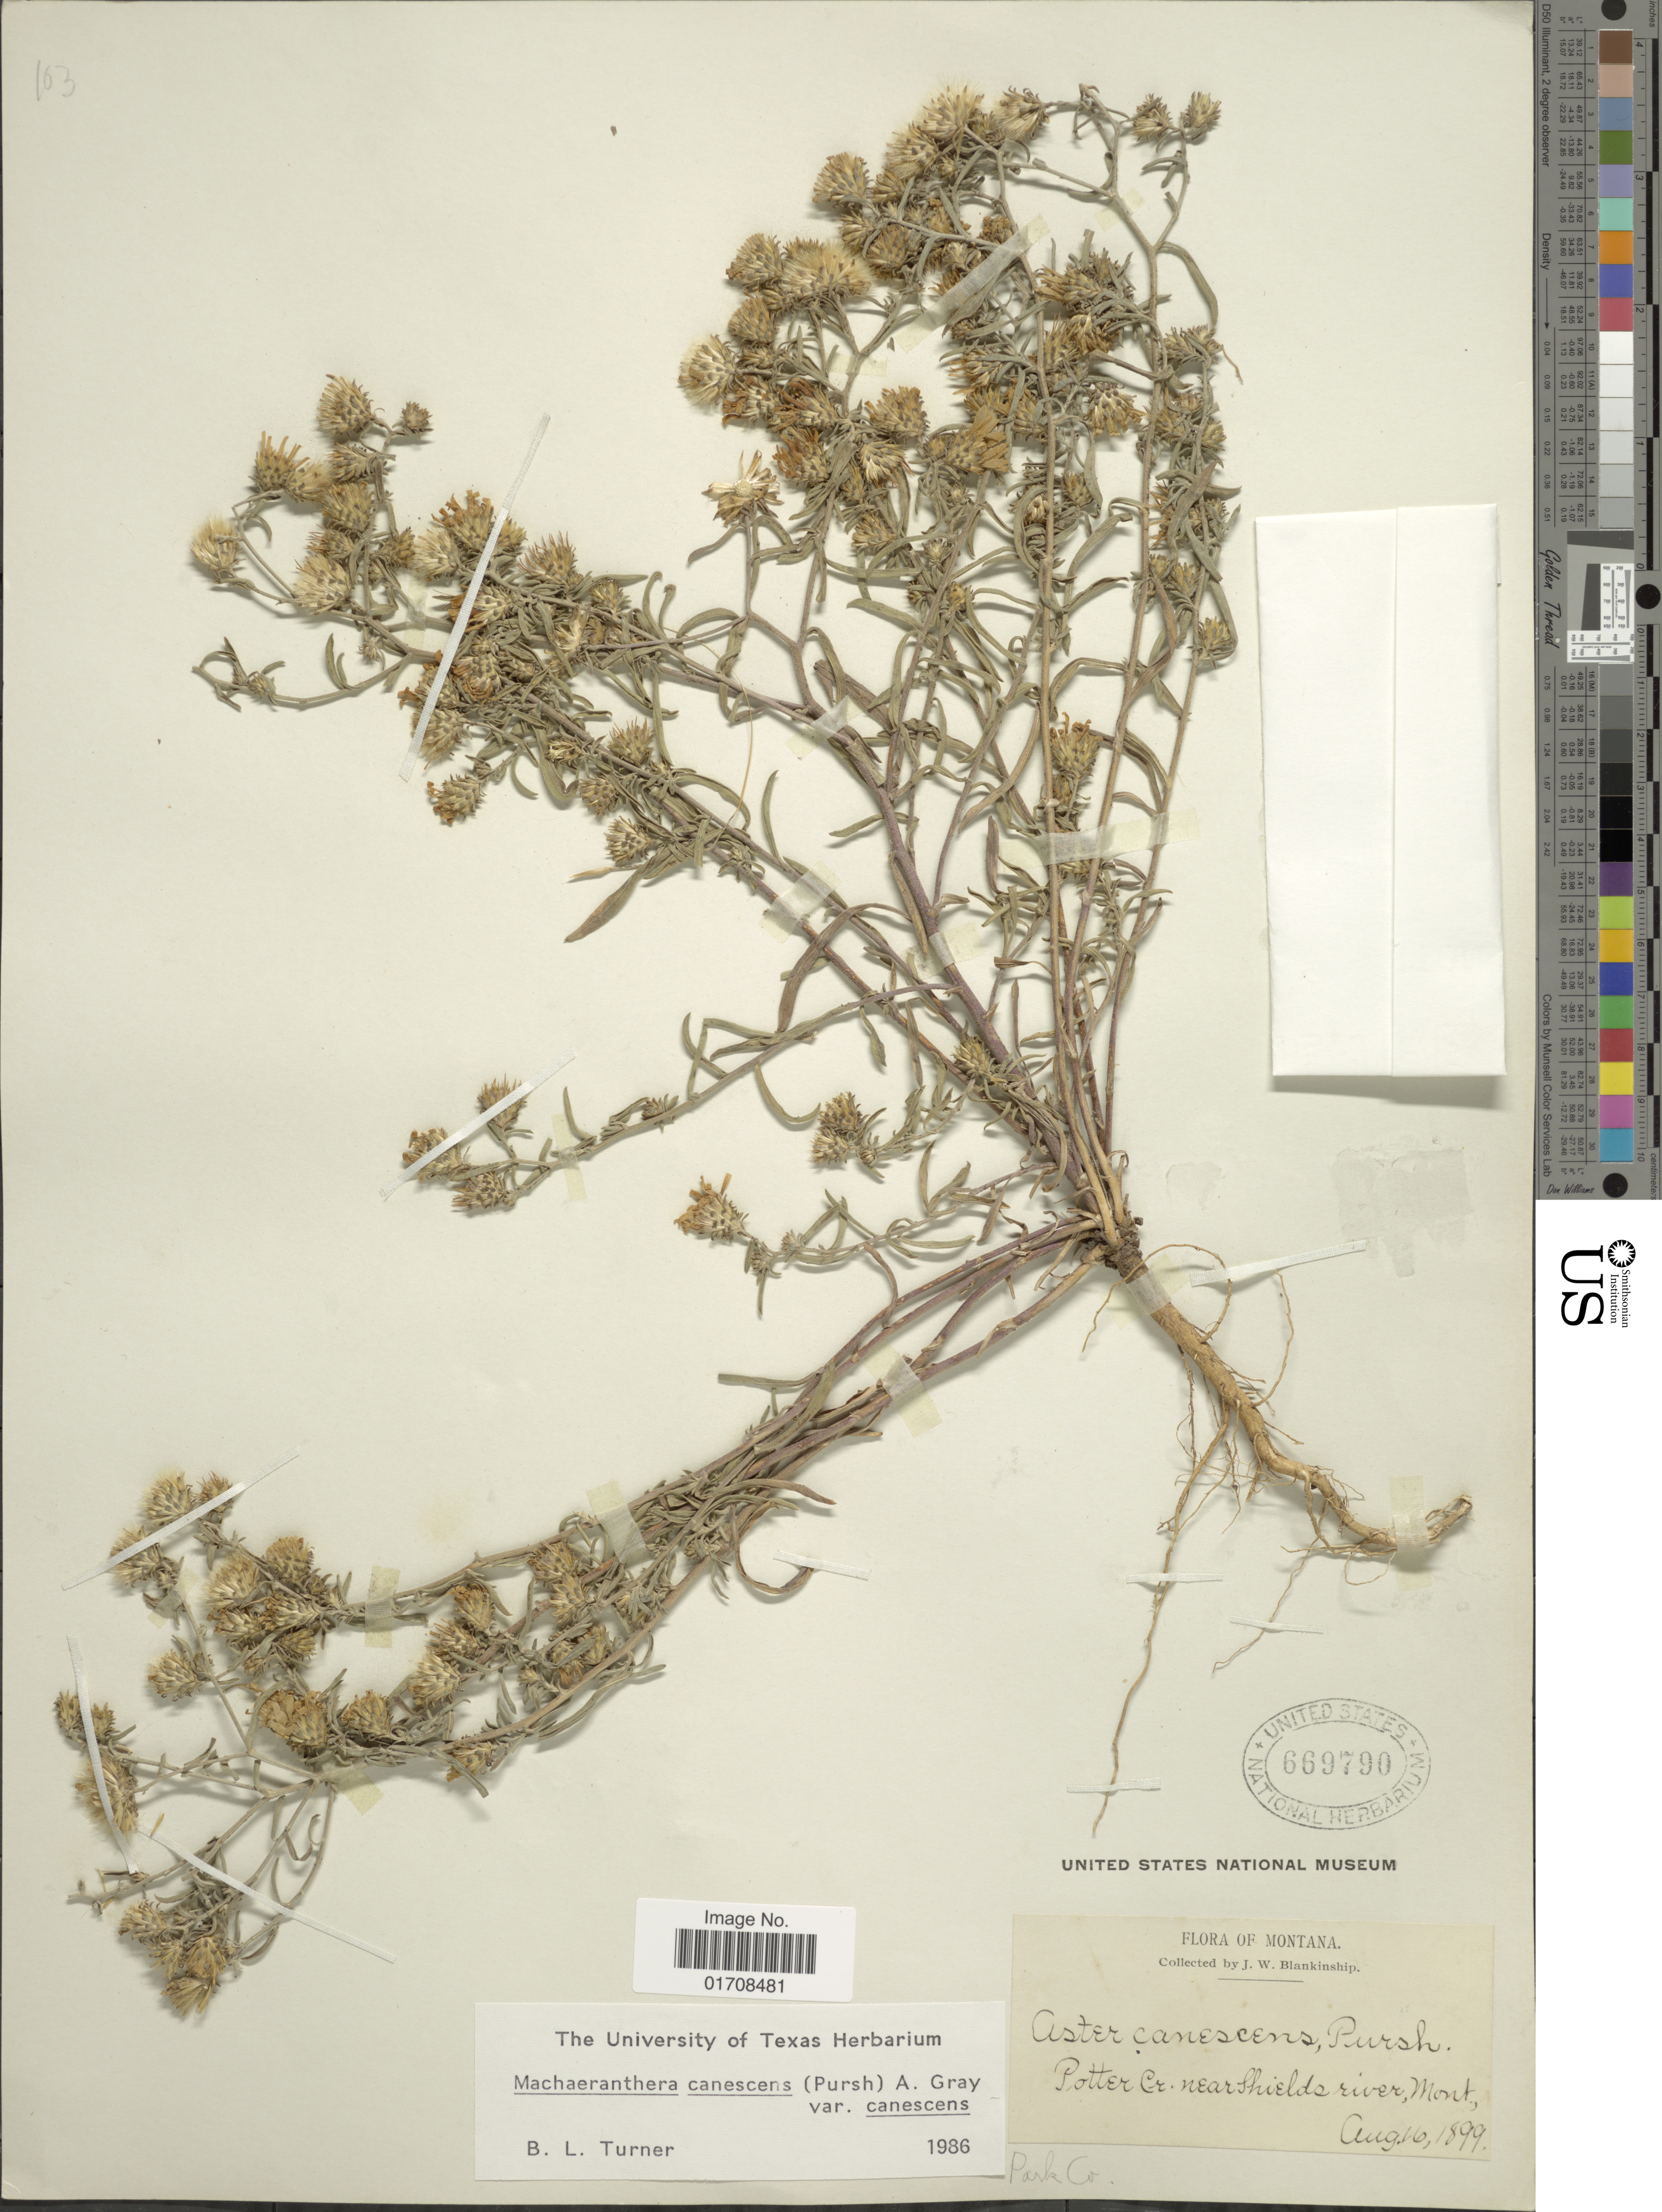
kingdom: Plantae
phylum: Tracheophyta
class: Magnoliopsida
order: Asterales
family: Asteraceae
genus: Machaeranthera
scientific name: Machaeranthera canescens var. canescens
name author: (Pursh) A. Gray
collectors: J. W. Blankinship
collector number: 103?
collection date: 1899-08-16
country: United States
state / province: Montana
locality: Potter Cr. near Shields river, Mont., Park Co.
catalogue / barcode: US 669790